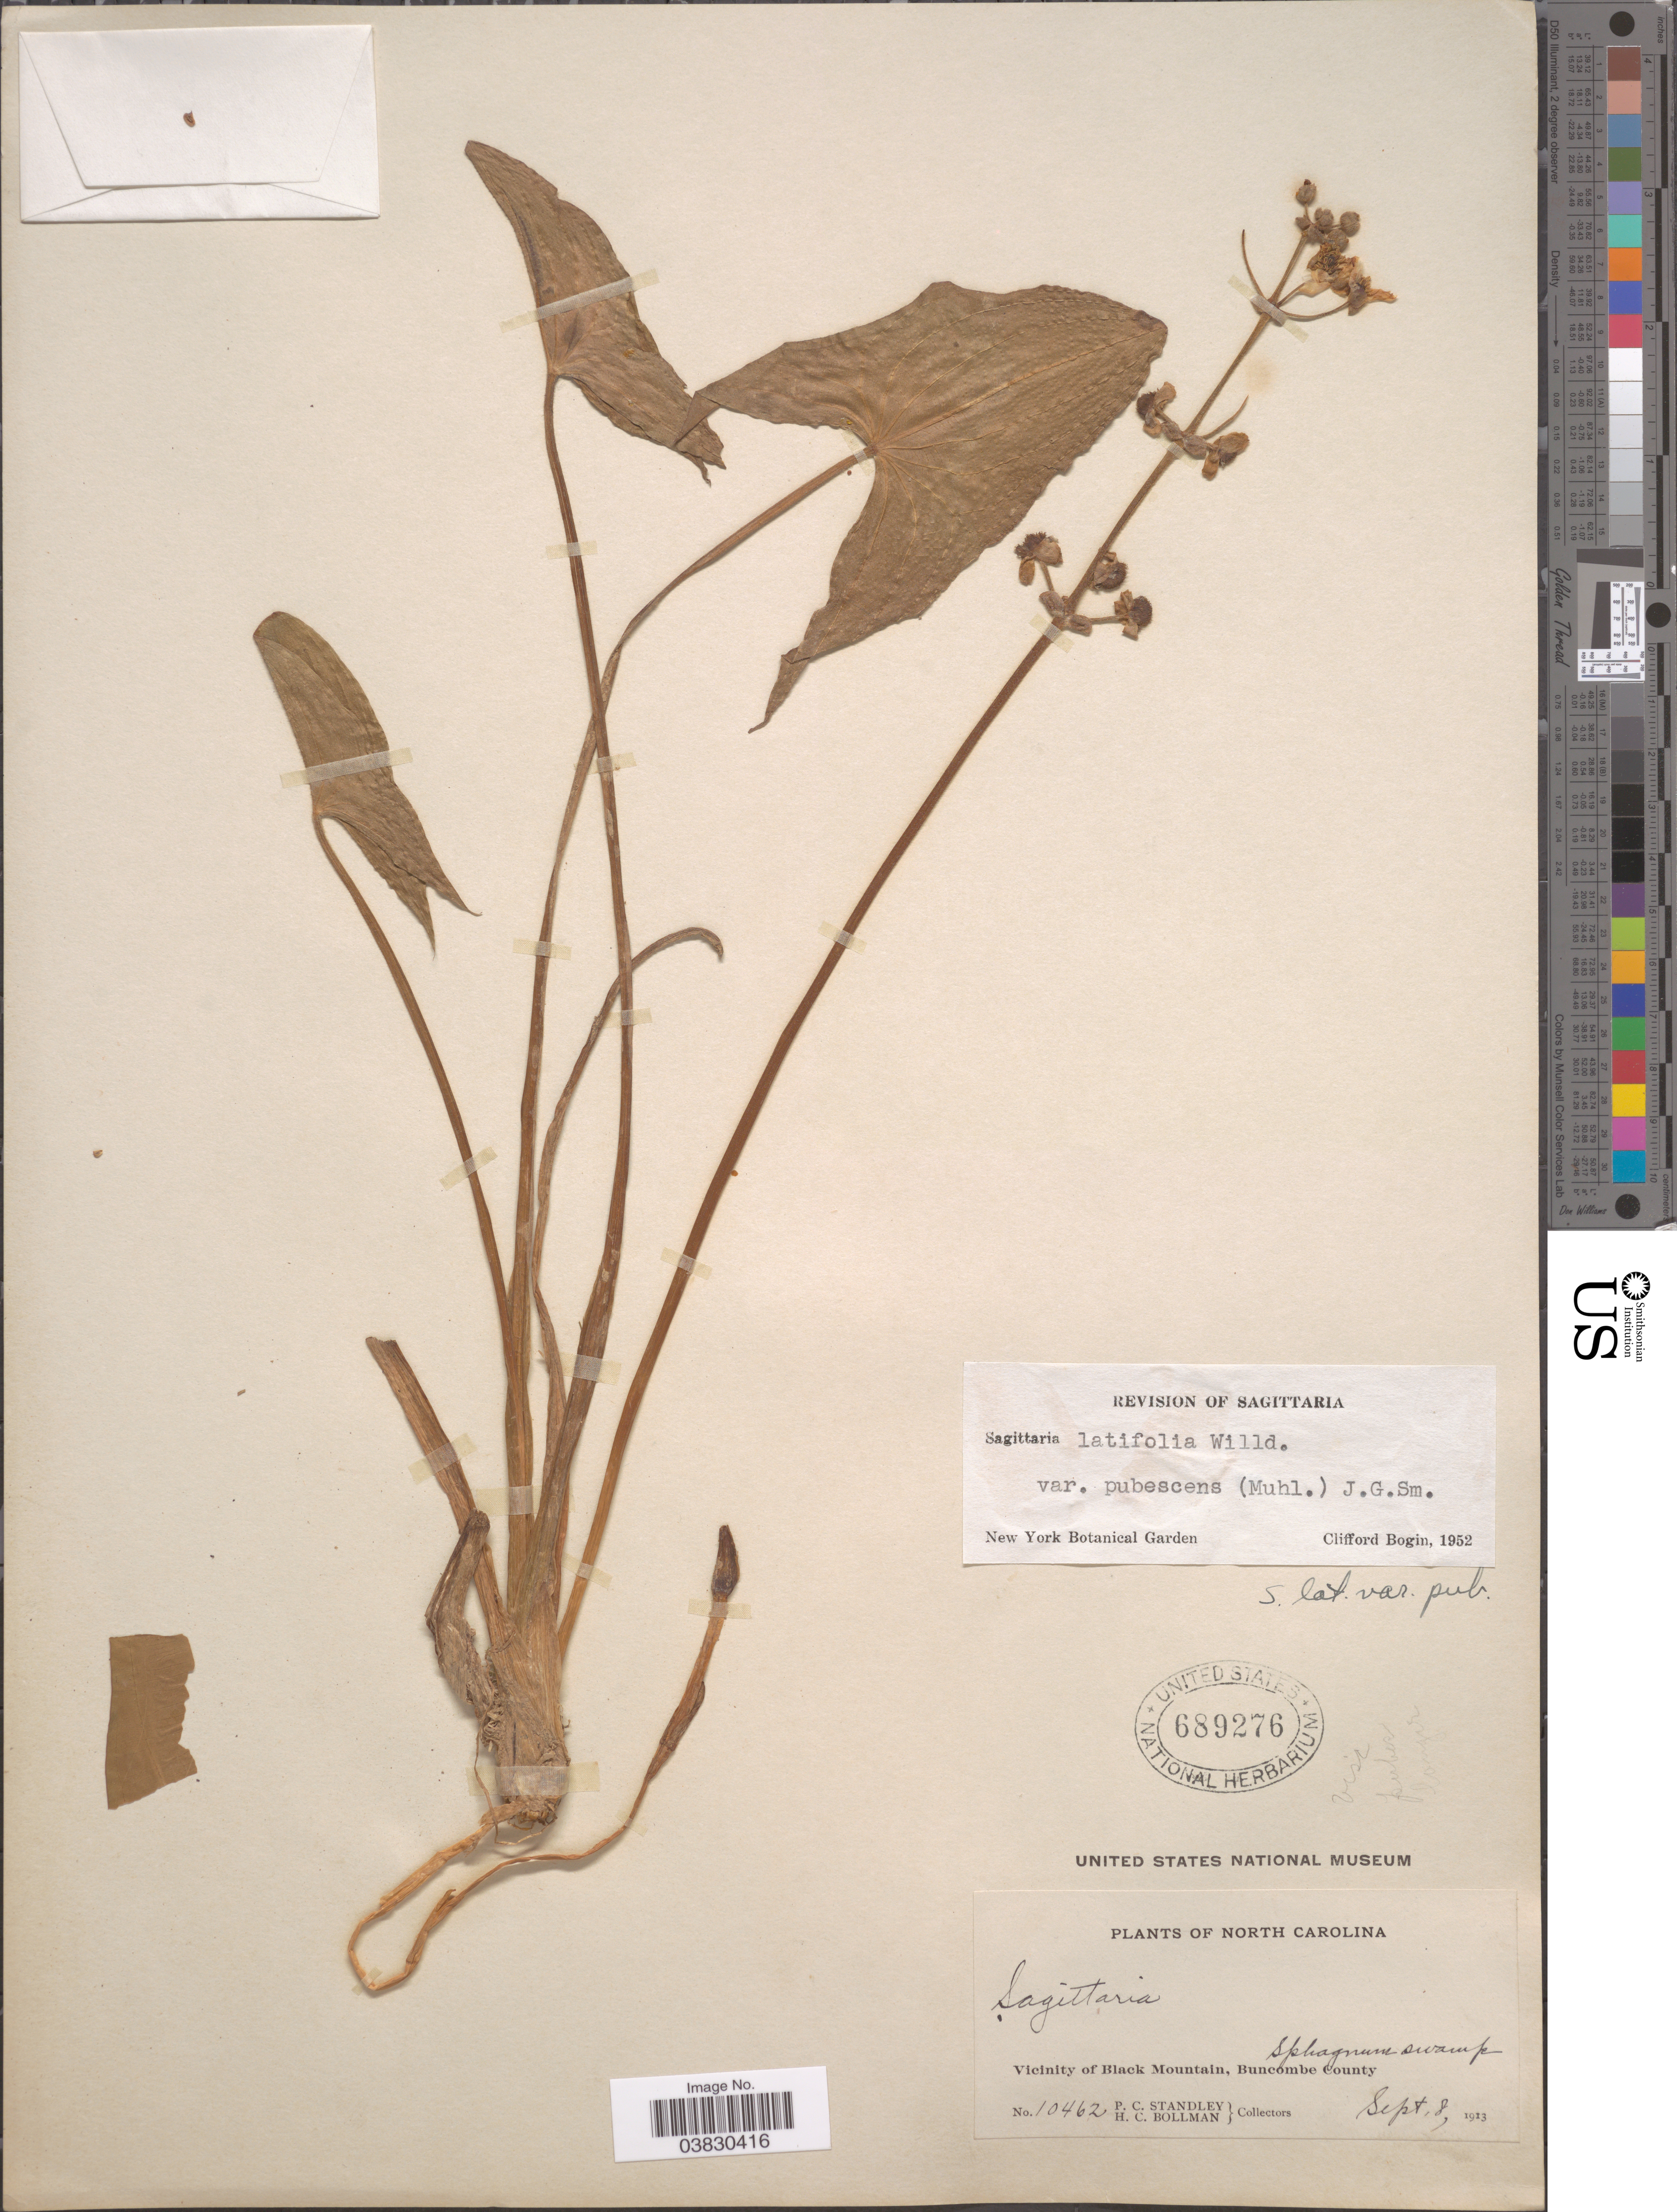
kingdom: Plantae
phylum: Tracheophyta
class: Liliopsida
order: Alismatales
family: Alismataceae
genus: Sagittaria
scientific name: Sagittaria latifolia var. pubescens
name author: (Muhl.) J.G. Sm.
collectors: P. C. Standley & H. C. Bollman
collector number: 10462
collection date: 1913-09-08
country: United States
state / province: North Carolina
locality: Vicinity of Black Mountain, Buncombe County. Sphagnum swamp.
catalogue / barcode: US 689276